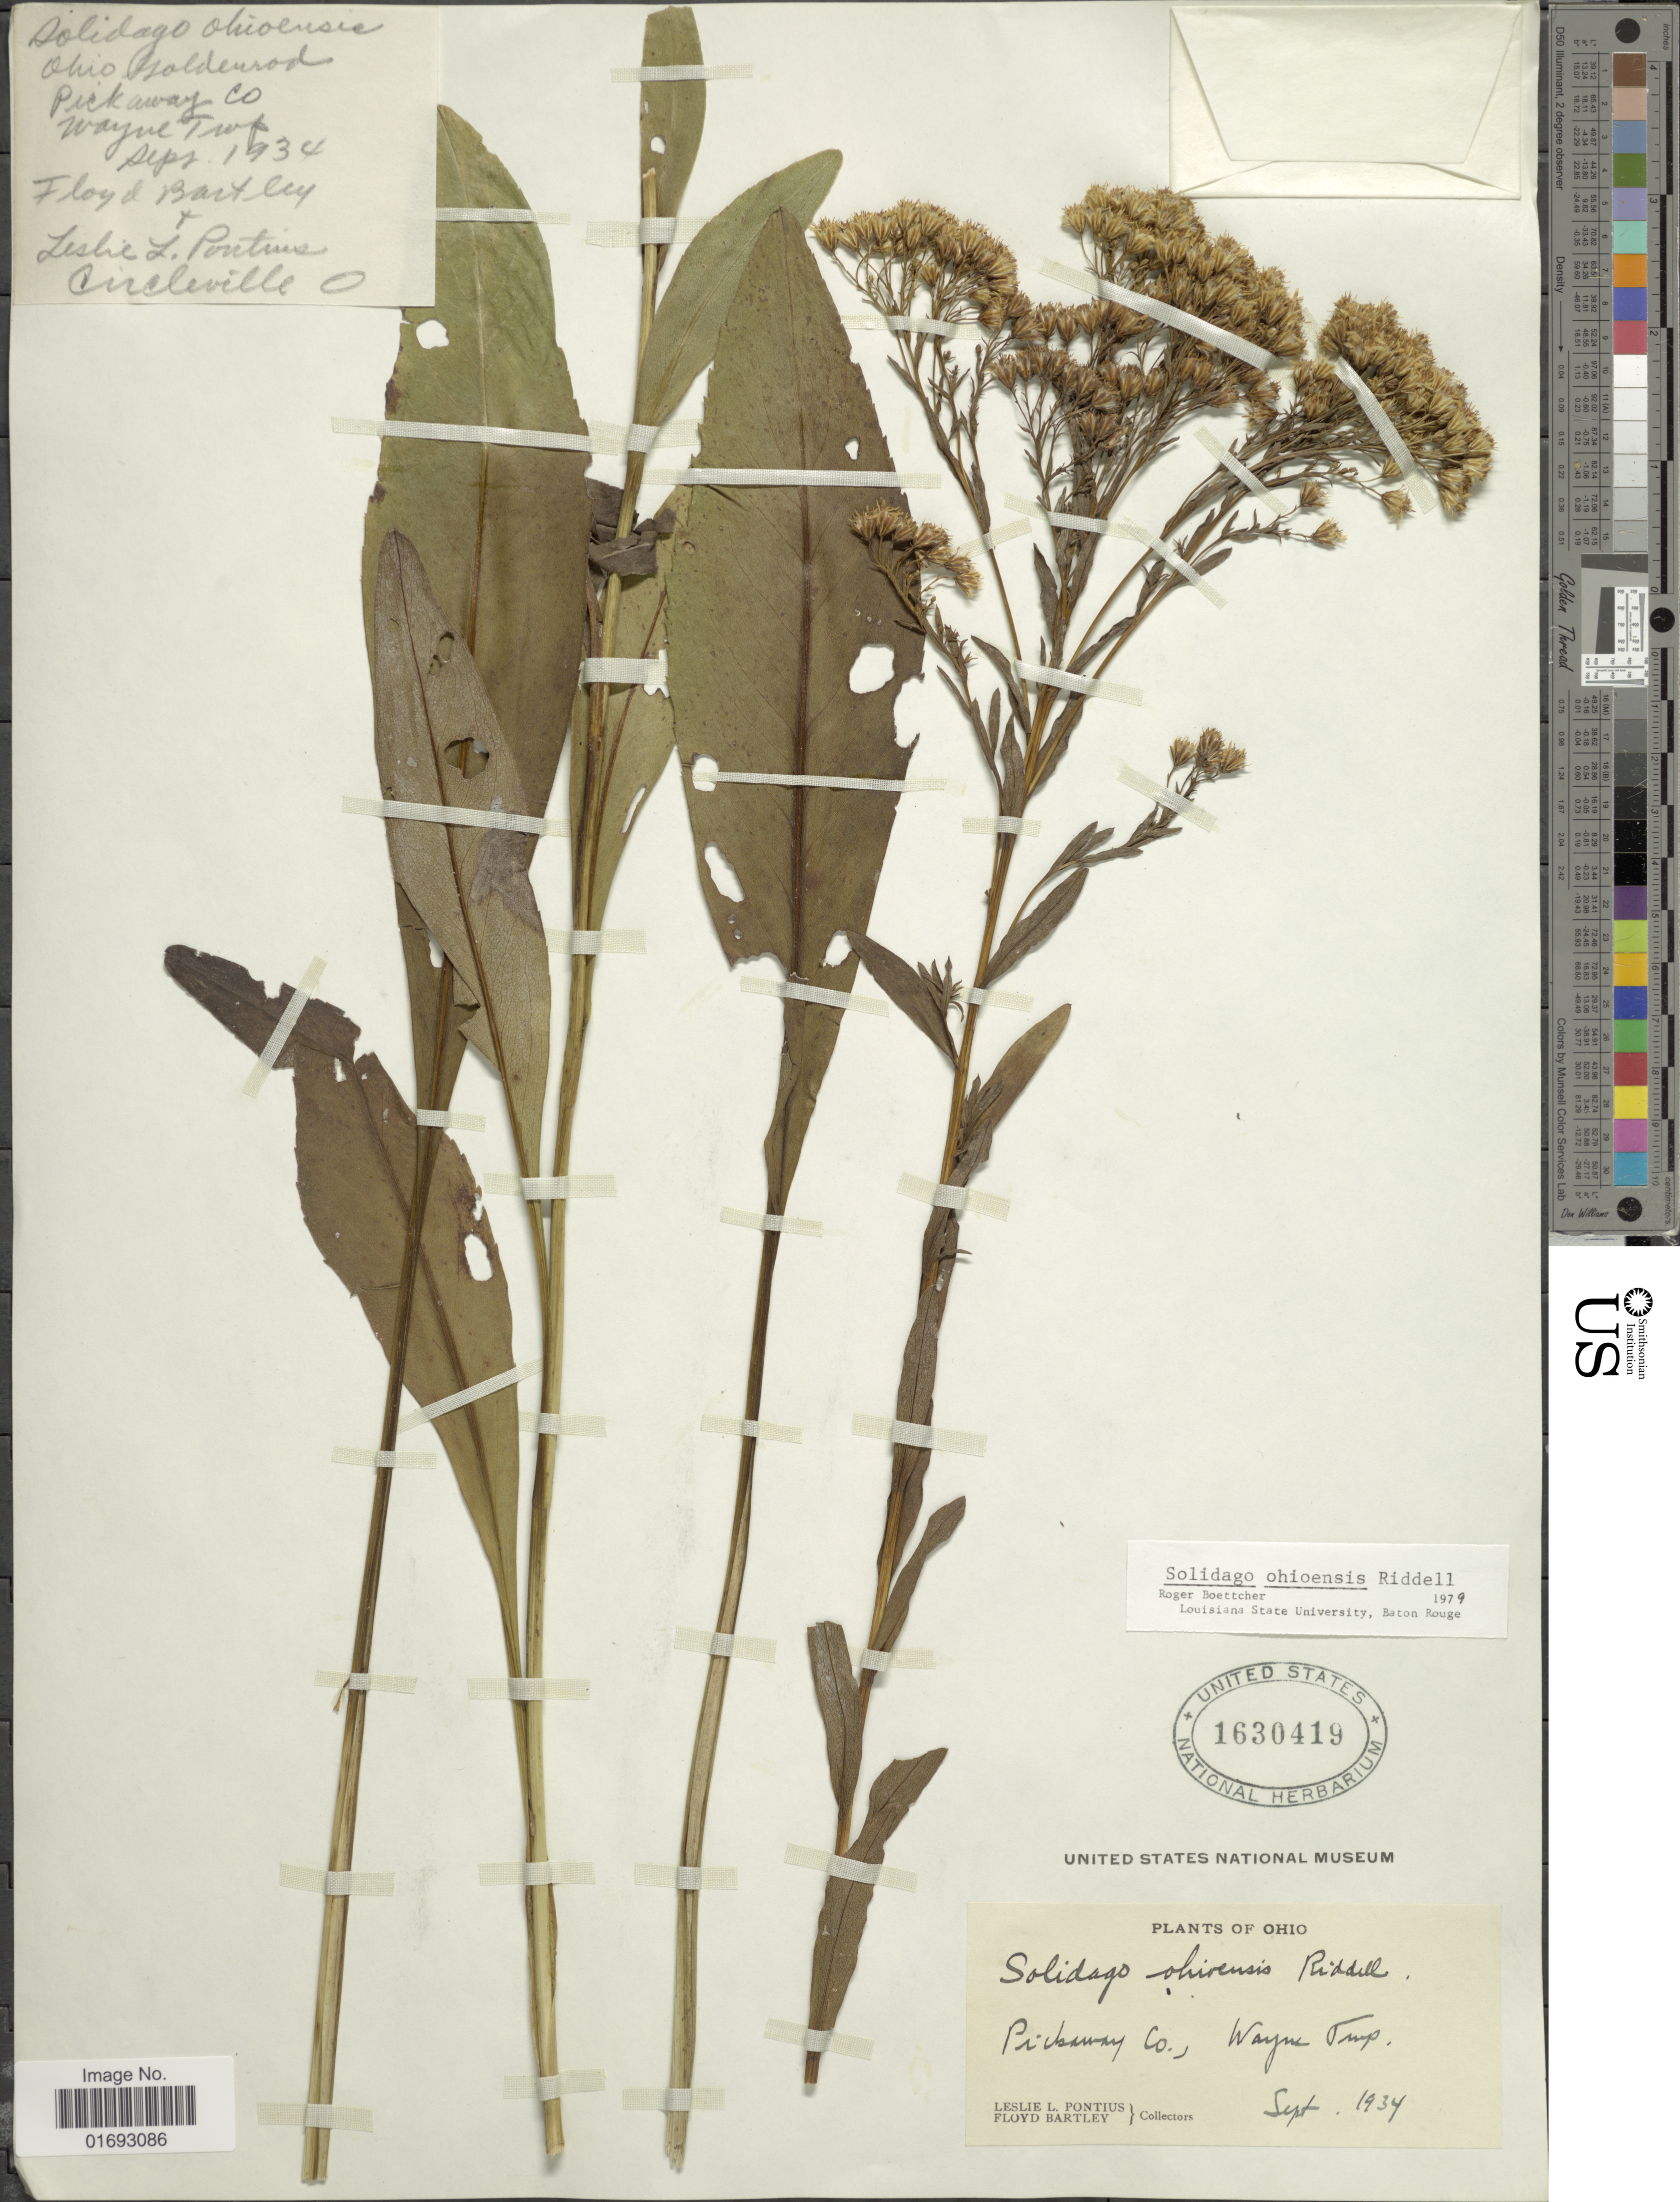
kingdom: Plantae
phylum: Tracheophyta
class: Magnoliopsida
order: Asterales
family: Asteraceae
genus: Oligoneuron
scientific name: Oligoneuron ohioense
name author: (Riddell) G.N. Jones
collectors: L. Pontius & F. Bartley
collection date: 1934-09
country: United States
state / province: Ohio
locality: Pickaway Co., Wayne Twp., Circleville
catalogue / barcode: US 1630419